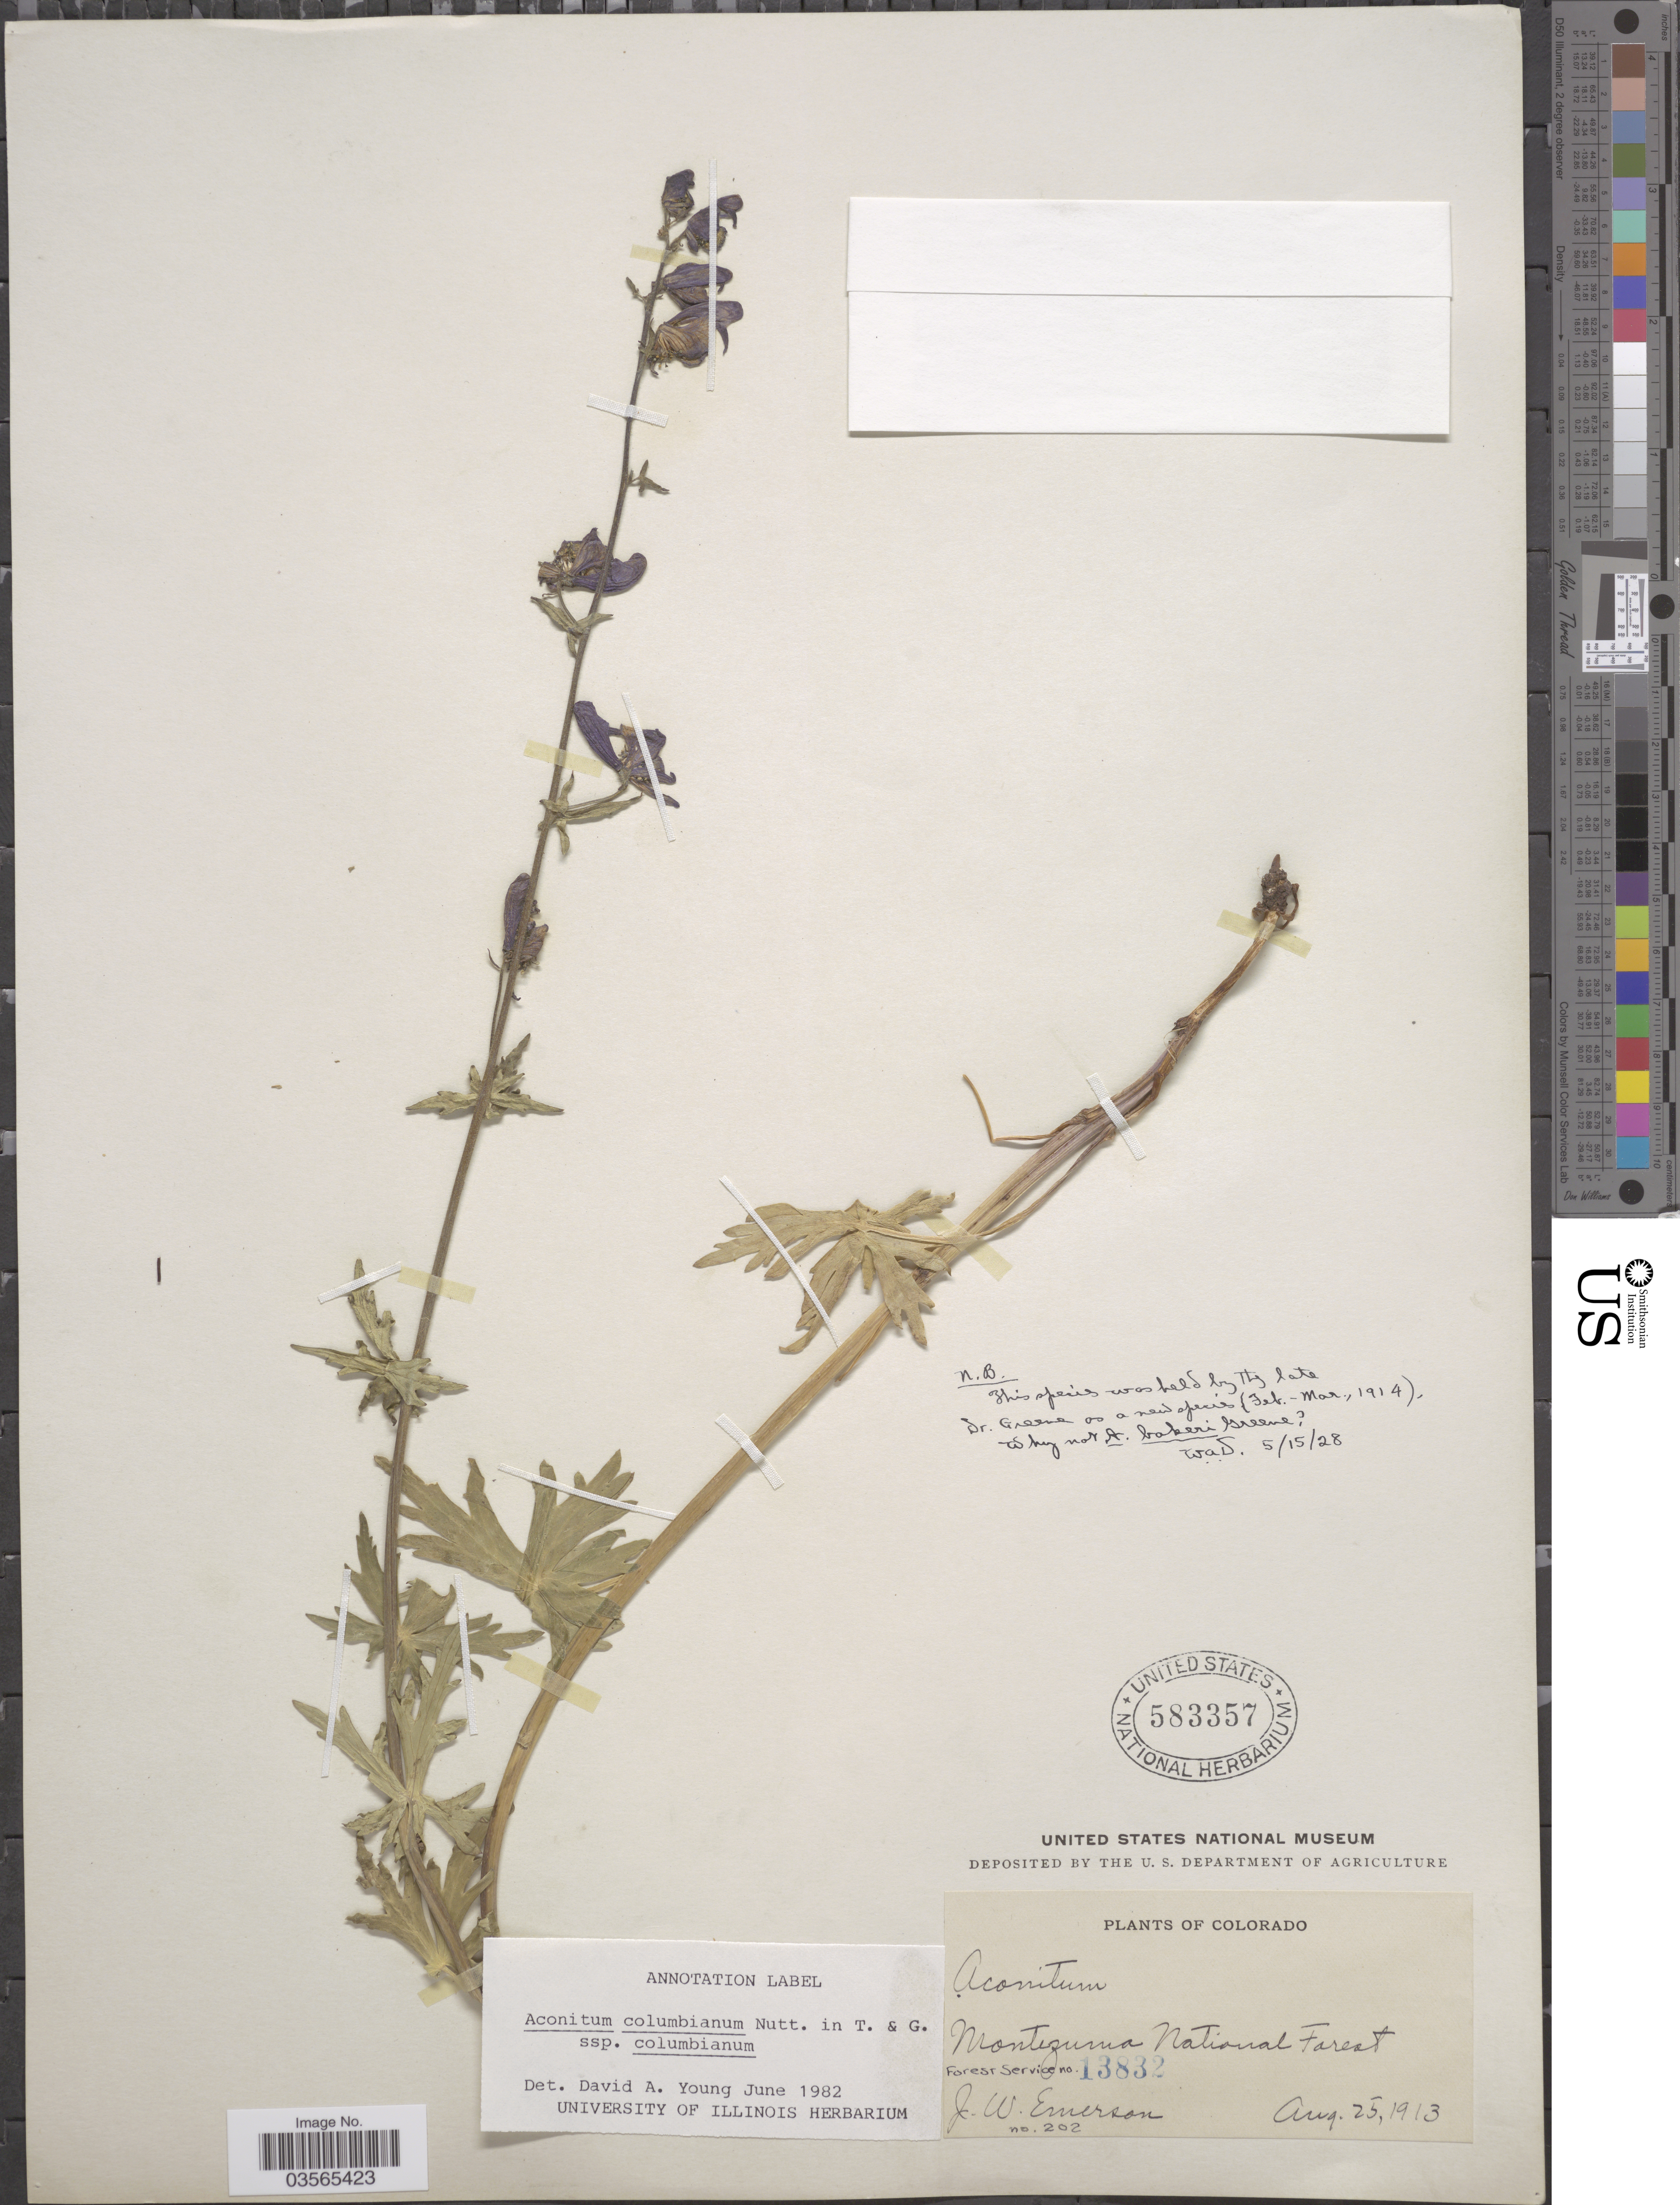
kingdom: Plantae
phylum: Tracheophyta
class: Magnoliopsida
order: Ranunculales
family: Ranunculaceae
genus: Aconitum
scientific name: Aconitum columbianum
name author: Nutt.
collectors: J. Emerson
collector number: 202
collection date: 1913-08-25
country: United States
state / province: Colorado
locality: Montezuma National Forest.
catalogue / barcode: US 583357